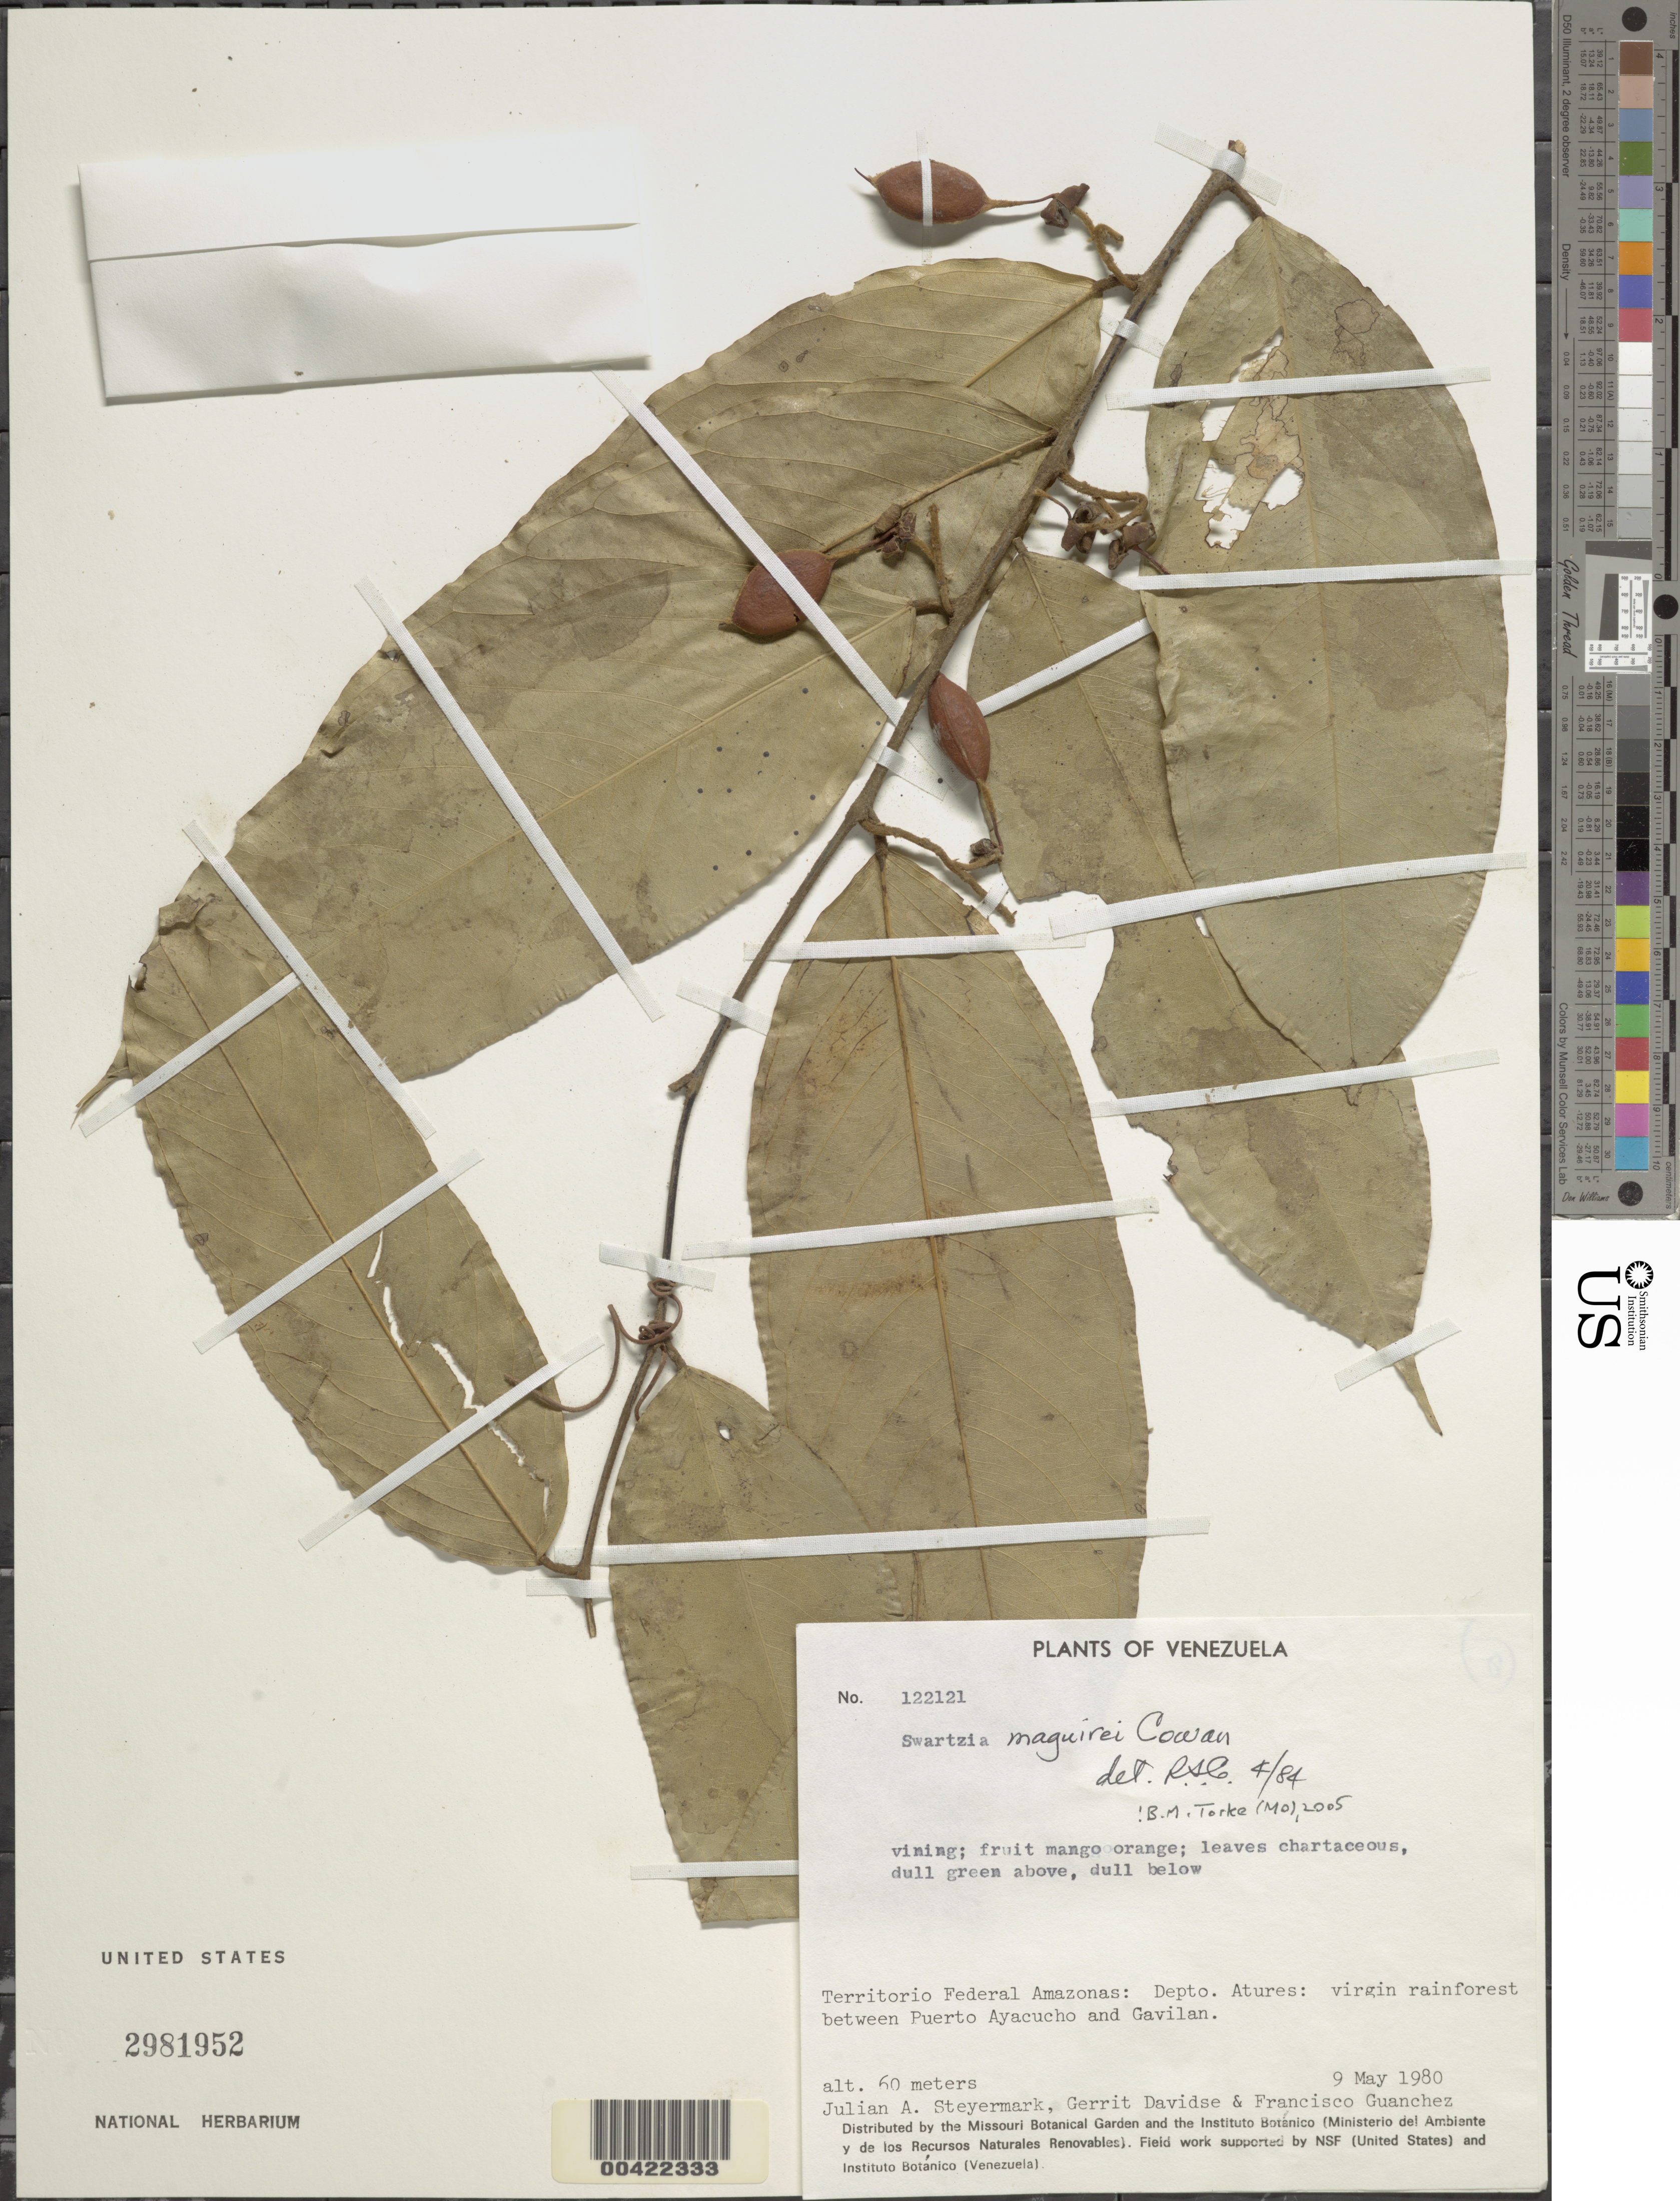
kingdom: Plantae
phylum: Tracheophyta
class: Magnoliopsida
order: Fabales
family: Fabaceae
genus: Swartzia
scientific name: Swartzia maguirei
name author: R.S. Cowan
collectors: J. Steyermark, G. Davidse & F. Guánchez M.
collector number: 122121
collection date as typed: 09 May 1980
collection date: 1980-05-09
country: Venezuela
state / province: Amazonas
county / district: Atures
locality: Puerto ayacucho and gavilan, between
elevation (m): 60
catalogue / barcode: US 2981952